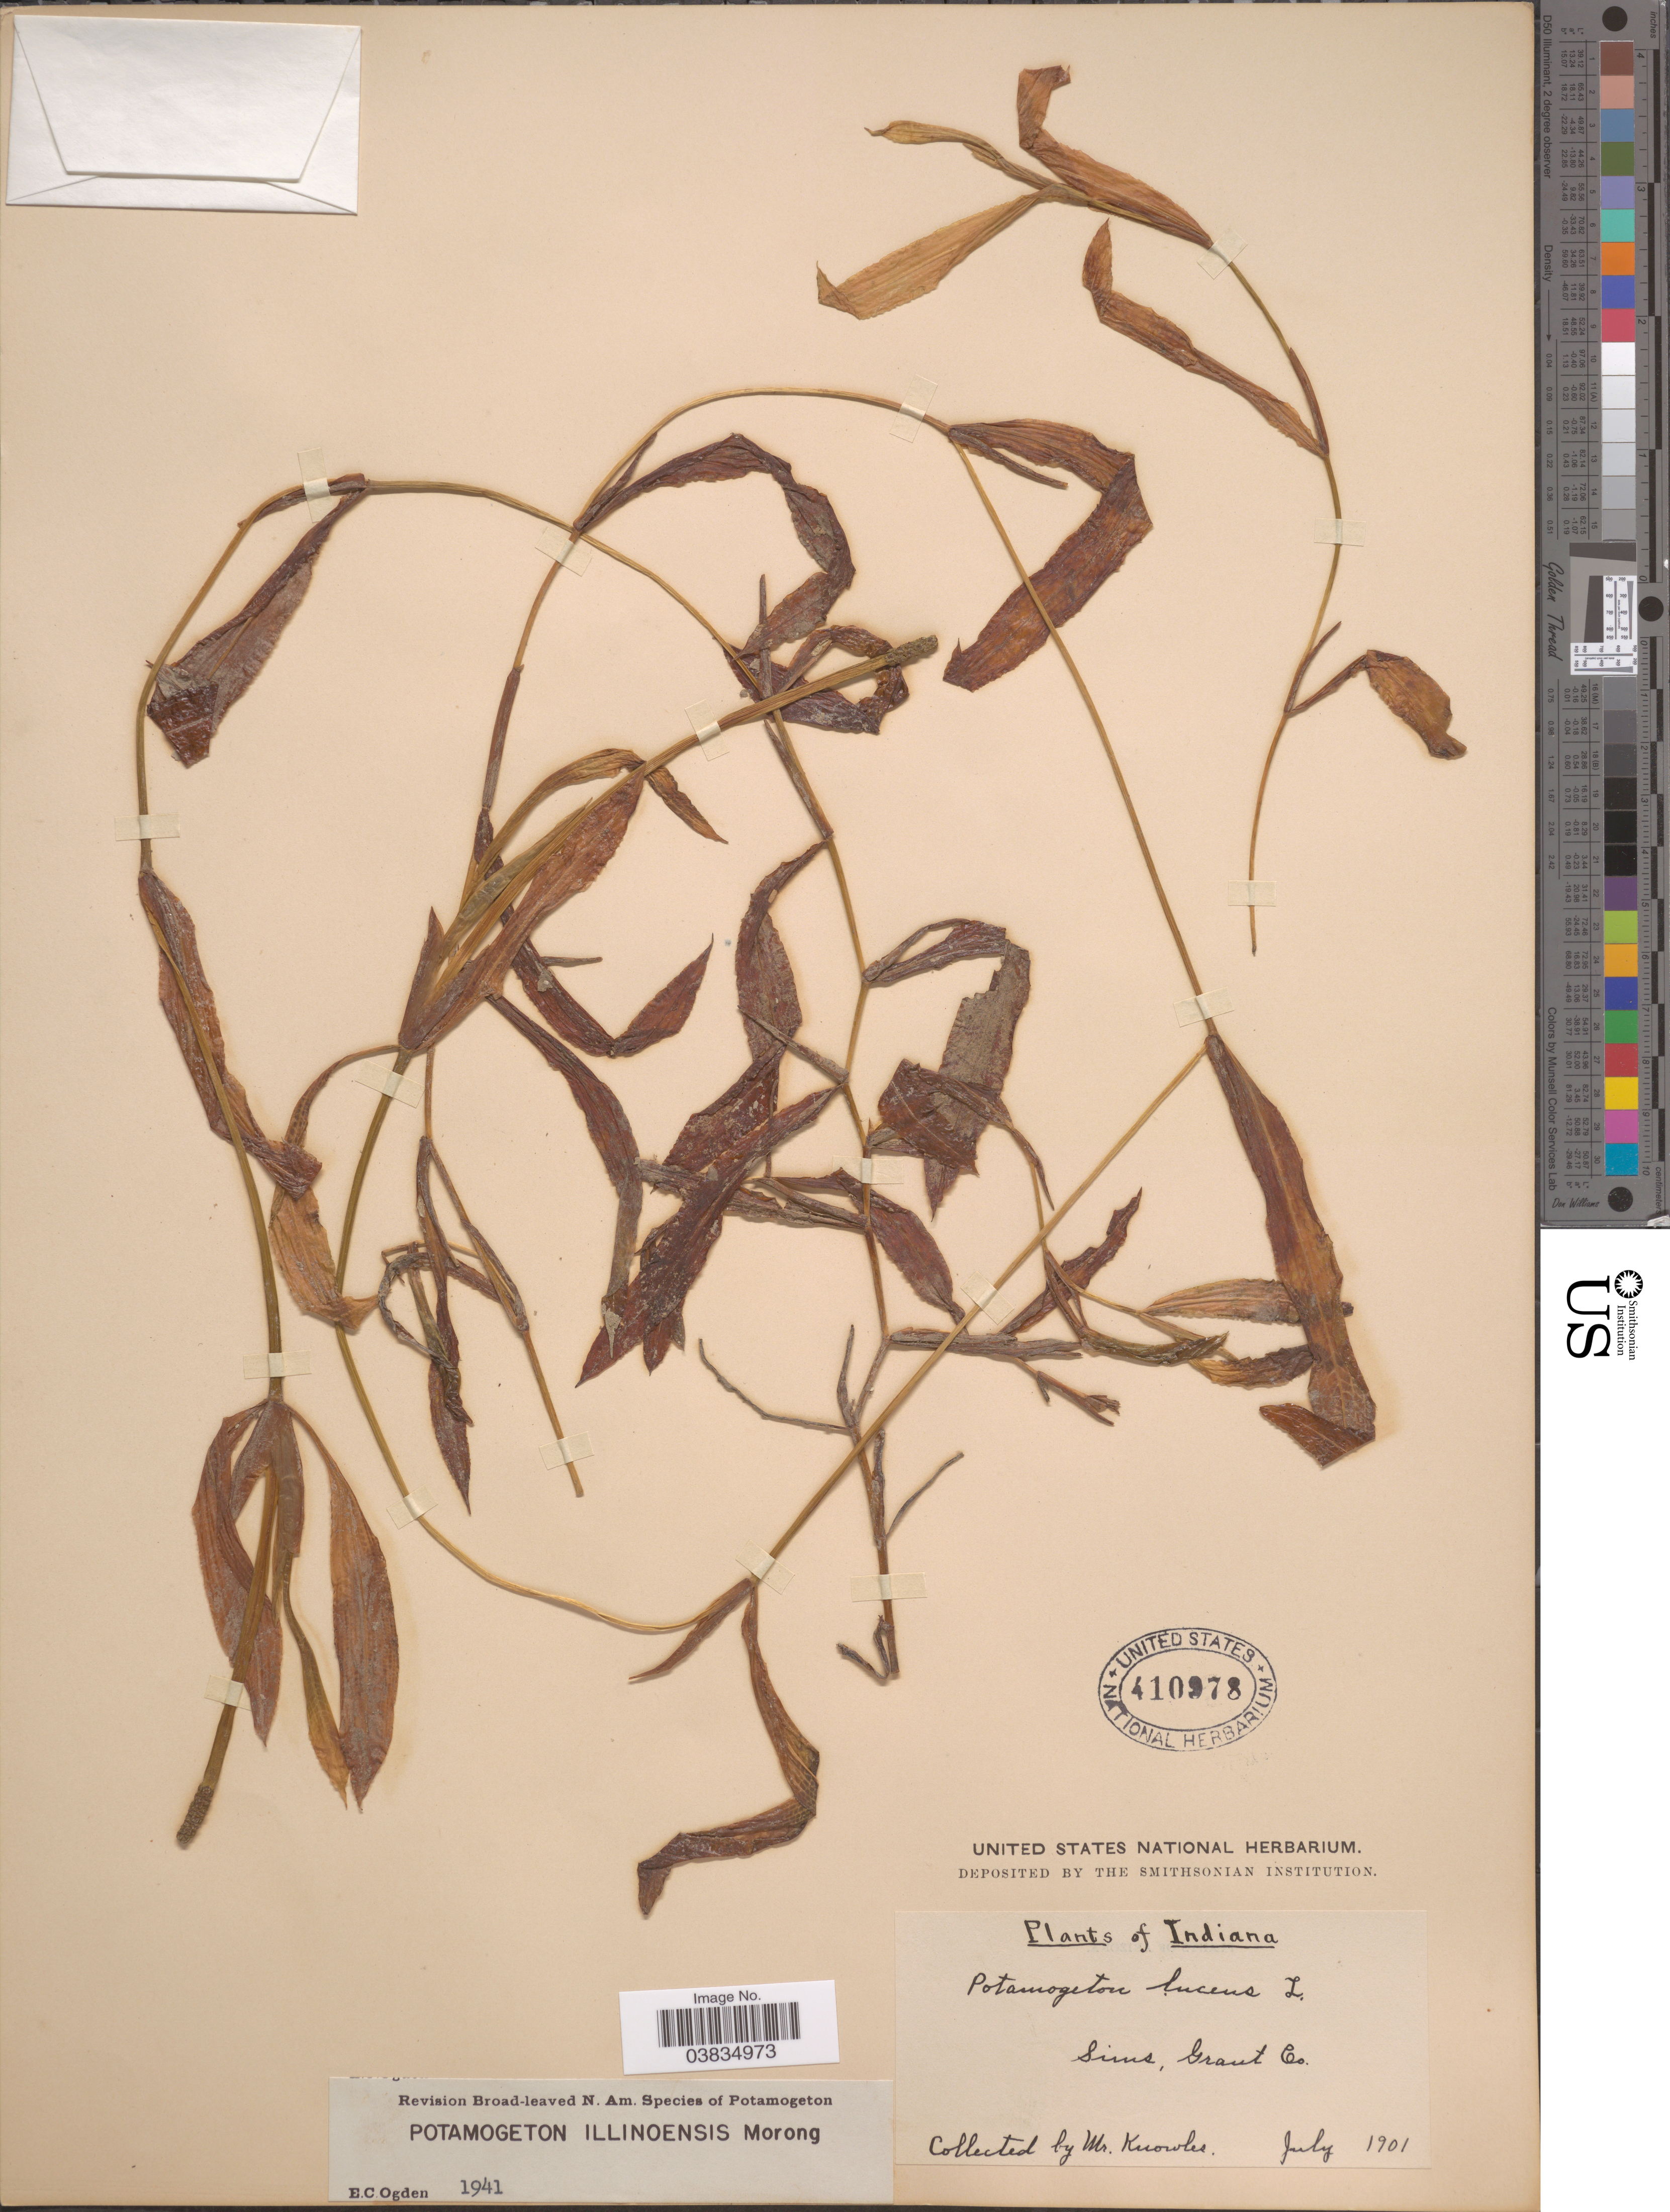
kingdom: Plantae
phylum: Tracheophyta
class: Liliopsida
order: Alismatales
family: Potamogetonaceae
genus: Potamogeton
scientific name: Potamogeton illinoensis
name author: Morong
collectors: Mr. Knowles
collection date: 1901-07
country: United States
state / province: Indiana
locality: Sims, Grant Co.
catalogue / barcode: US 410978